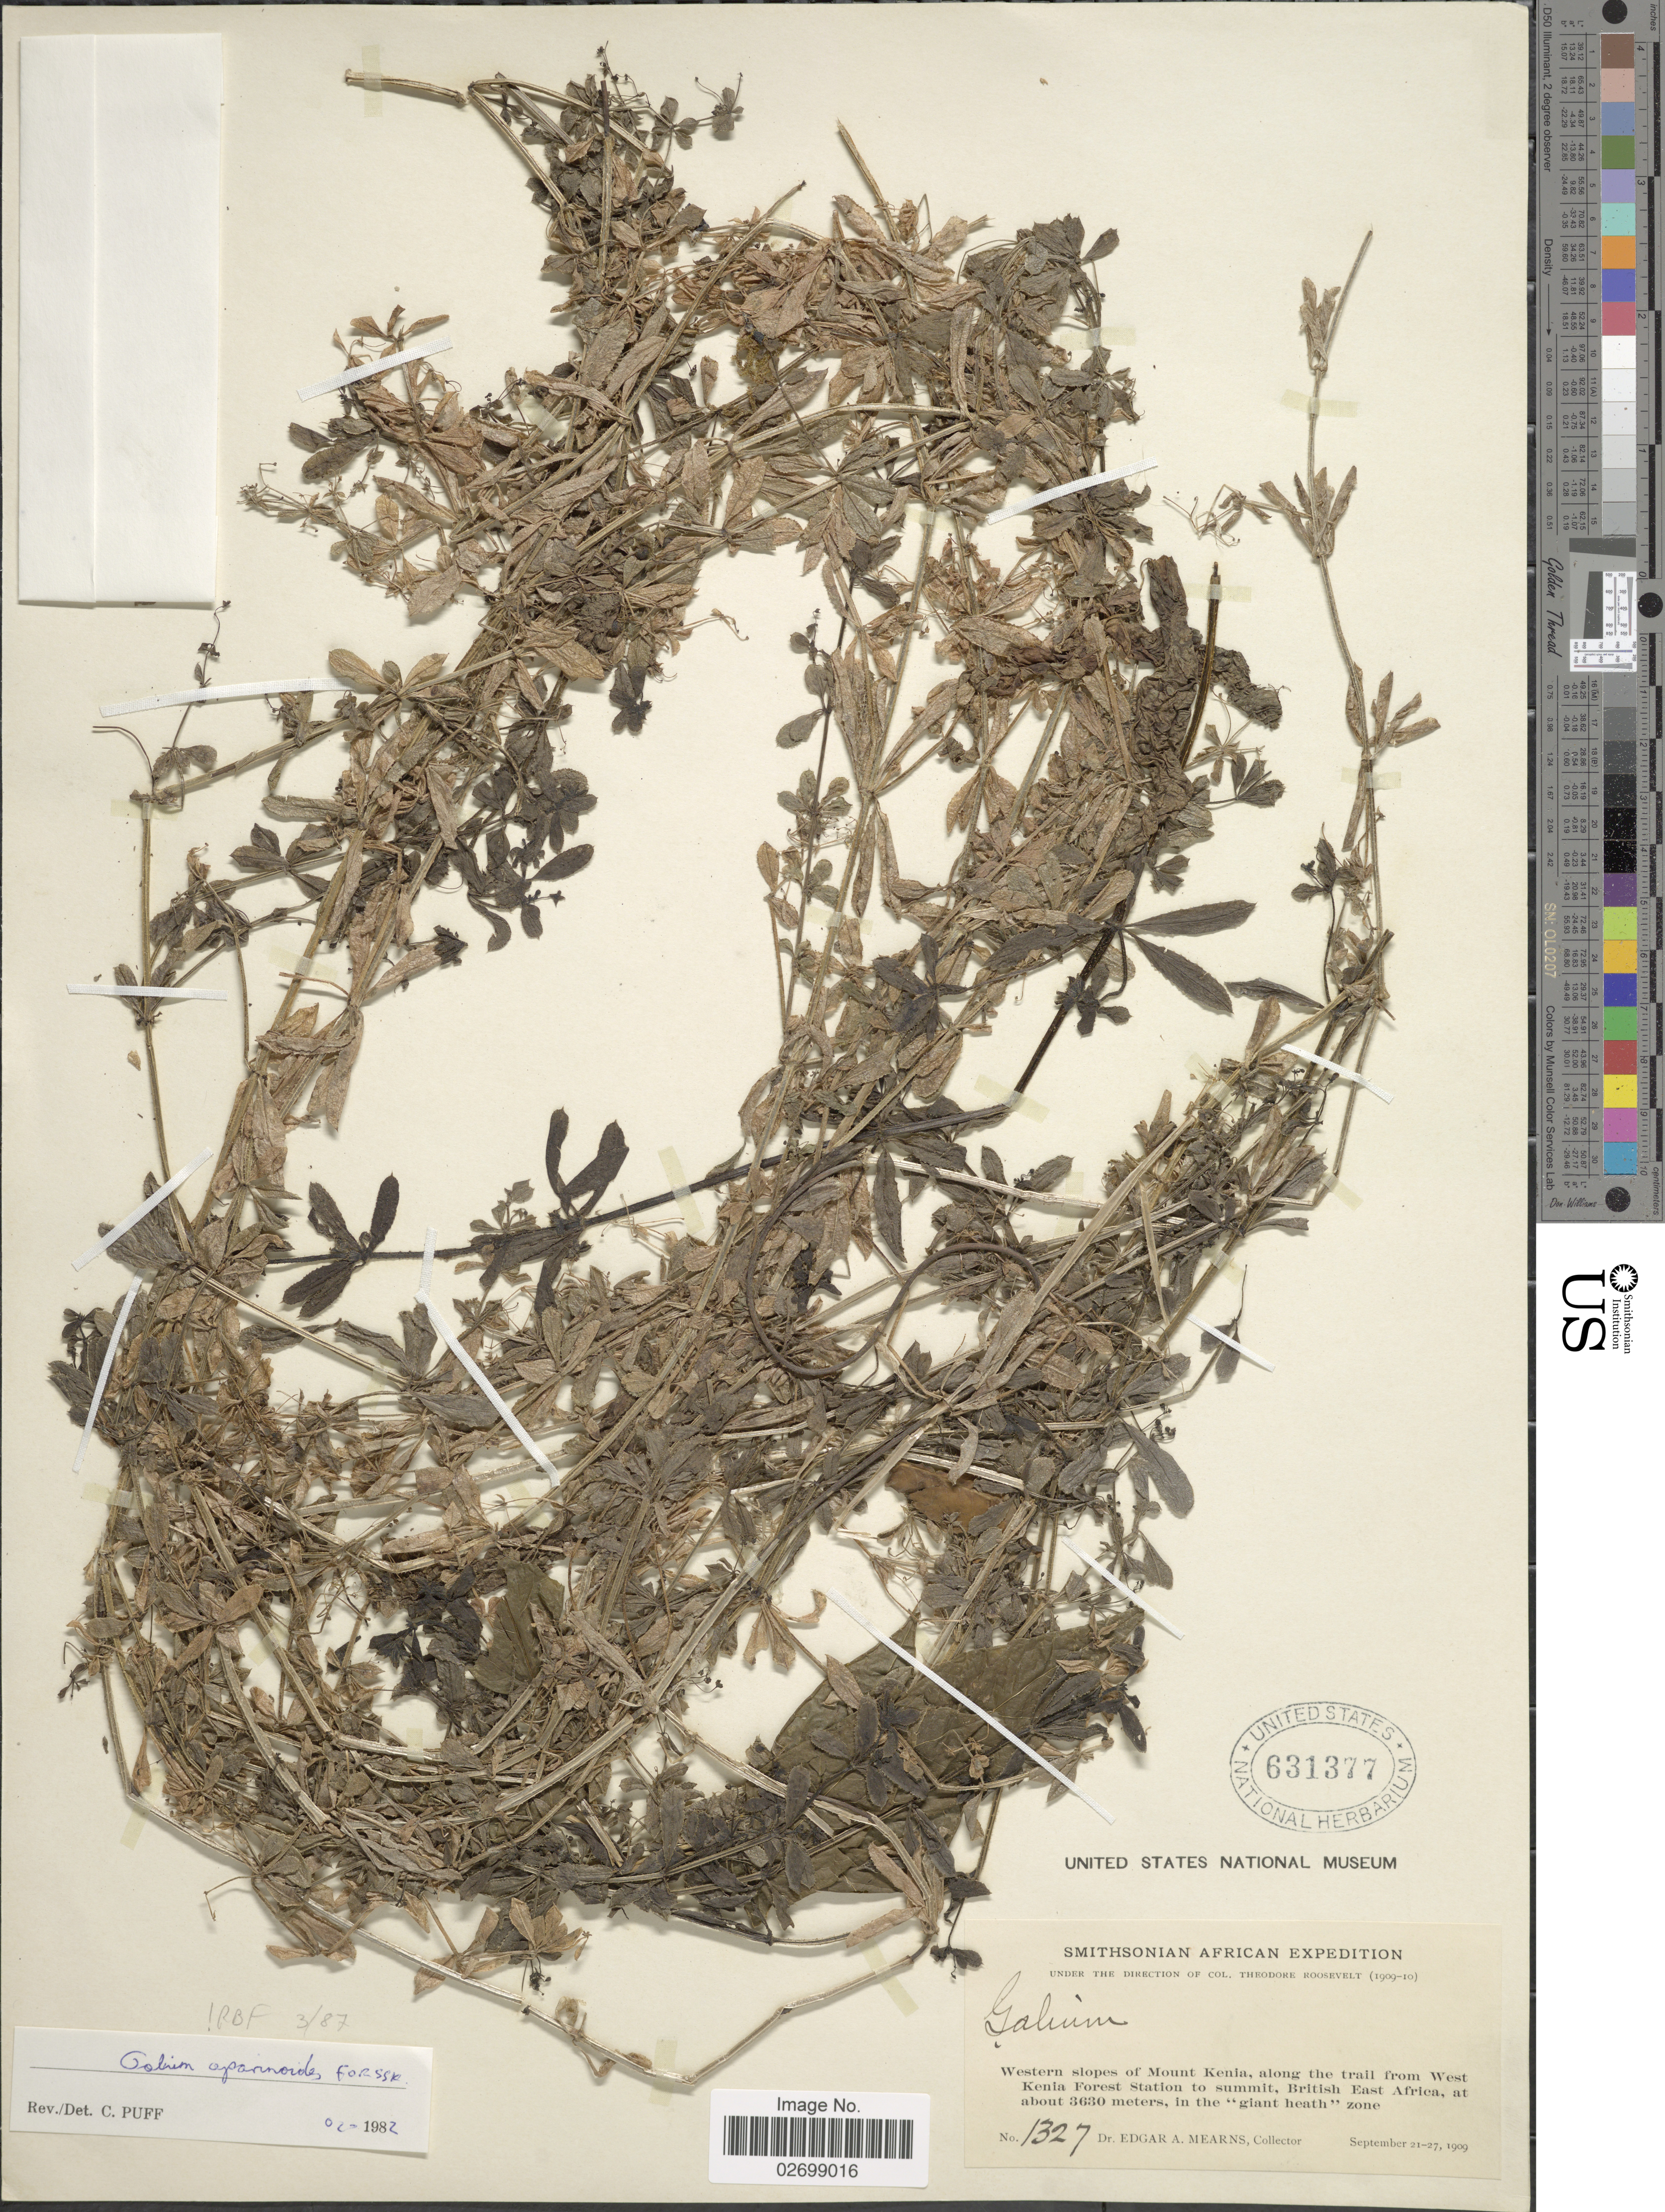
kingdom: Plantae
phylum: Tracheophyta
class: Magnoliopsida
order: Gentianales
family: Rubiaceae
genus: Galium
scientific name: Galium aparinoides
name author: Forssk.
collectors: E. A. Mearns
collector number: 1327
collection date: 1909-09-21/1909-09-27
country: Kenya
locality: Western slopes of Mount Kenia, along the trail from West Kenia Forest Station to summit, British East Africa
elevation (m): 3630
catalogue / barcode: US 631377